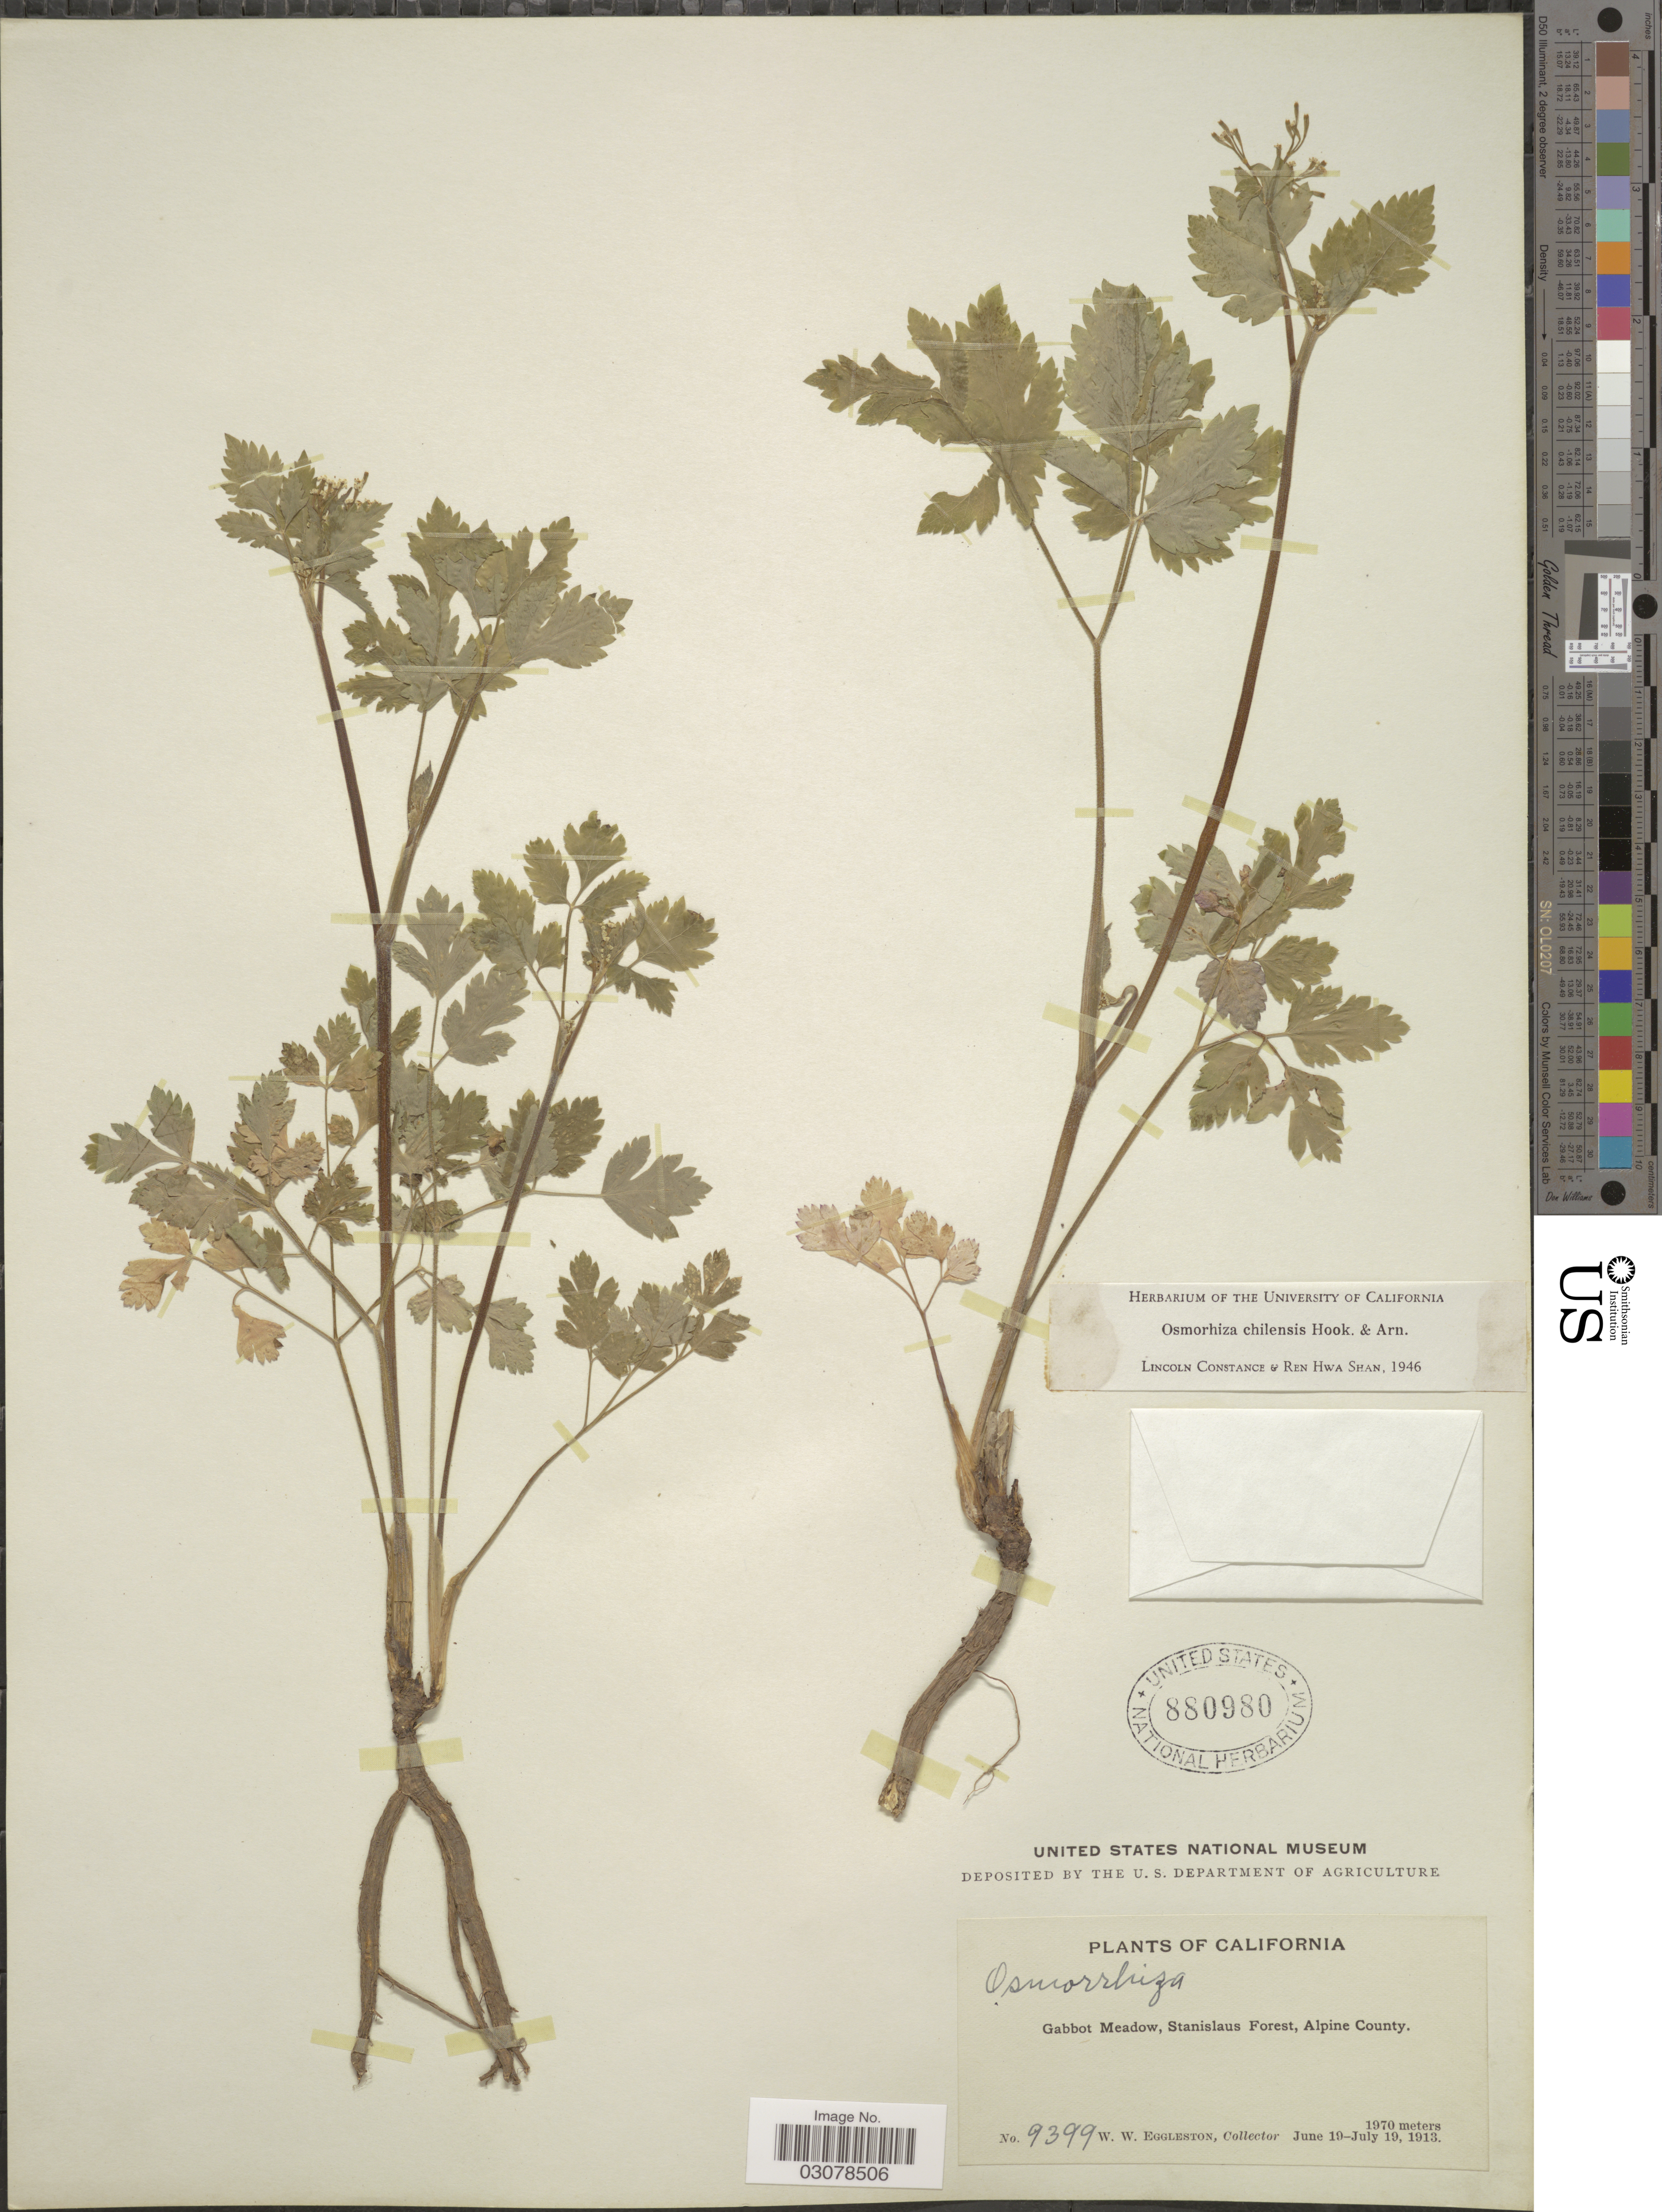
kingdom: Plantae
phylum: Tracheophyta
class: Magnoliopsida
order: Apiales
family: Apiaceae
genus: Osmorhiza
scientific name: Osmorhiza chilensis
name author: Hook. & Arn.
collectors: W. W. Eggleston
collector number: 9399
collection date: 1913-06-19/1913-07-19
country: United States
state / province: California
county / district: Alpine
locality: Gabbot Meadow, Stanislaus Forest, Alpine County.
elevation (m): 1970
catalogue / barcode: US 880980